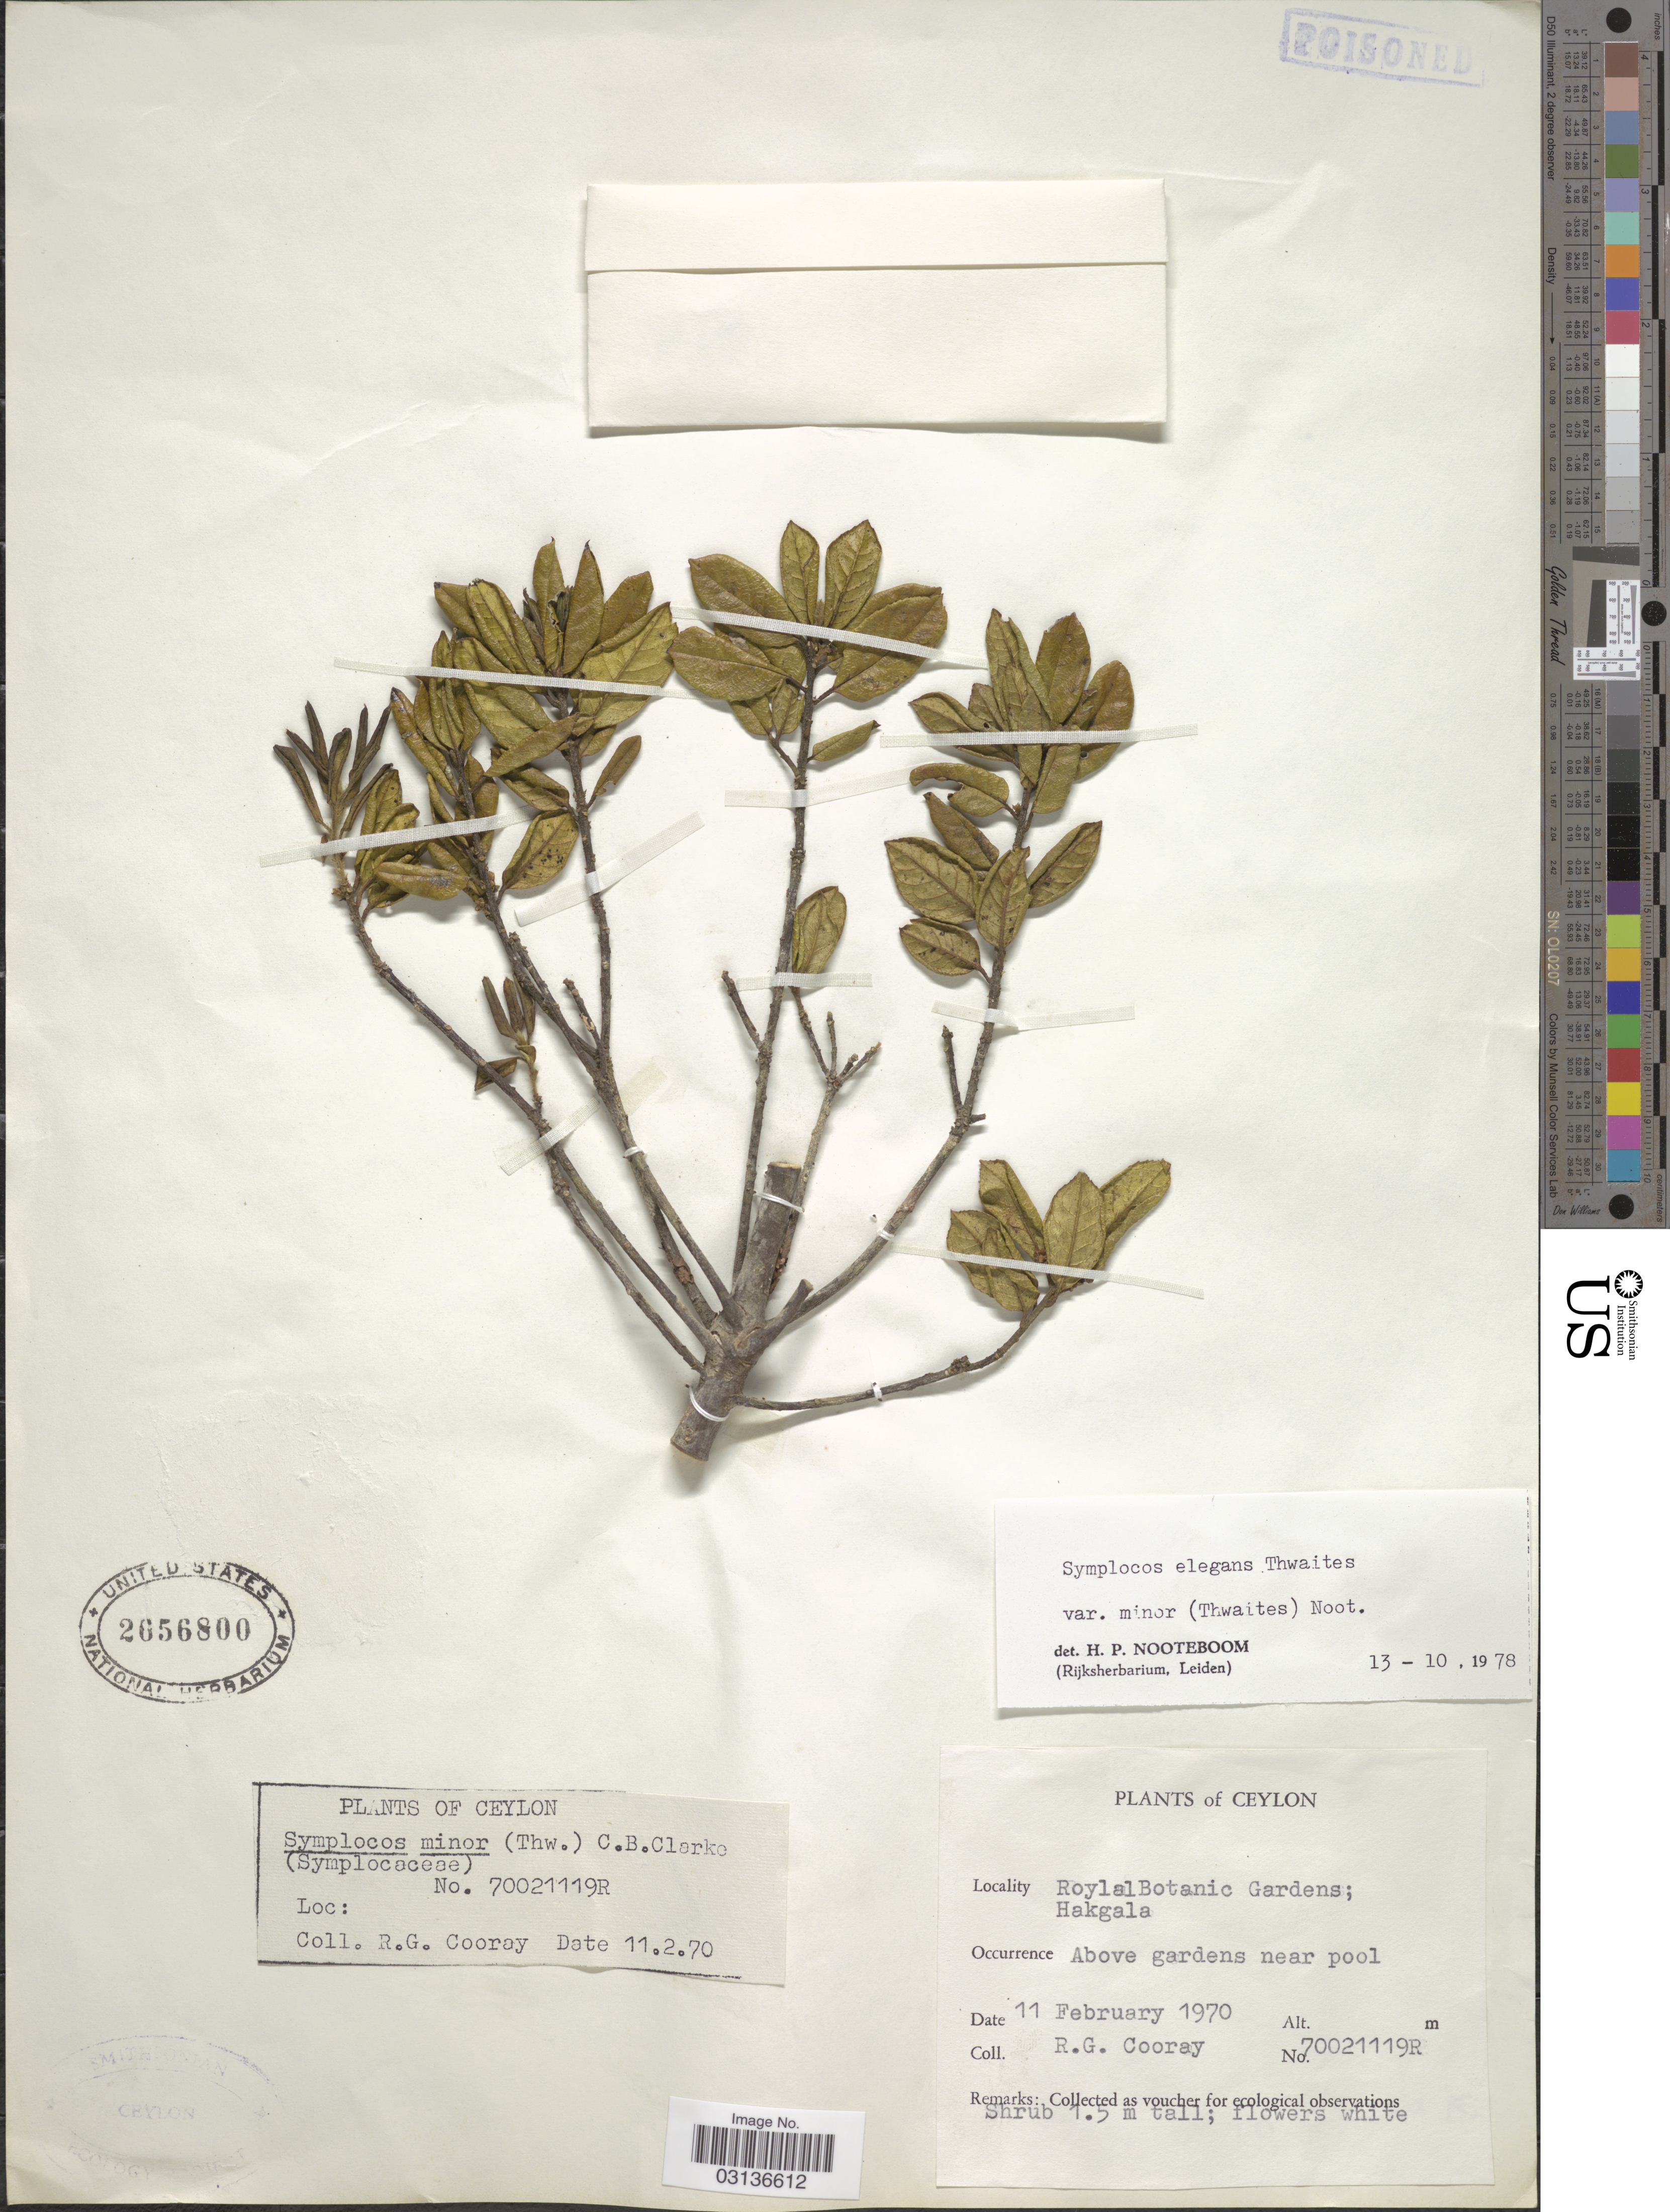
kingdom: Plantae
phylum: Tracheophyta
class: Magnoliopsida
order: Ericales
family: Symplocaceae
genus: Symplocos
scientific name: Symplocos elegans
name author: Thwaites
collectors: R. Cooray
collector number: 70021119R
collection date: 1970-02-11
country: Sri Lanka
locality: Ceylon. Roylal Botanic Gardens; Hakgala. Above gardens near pool.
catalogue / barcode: US 2656800